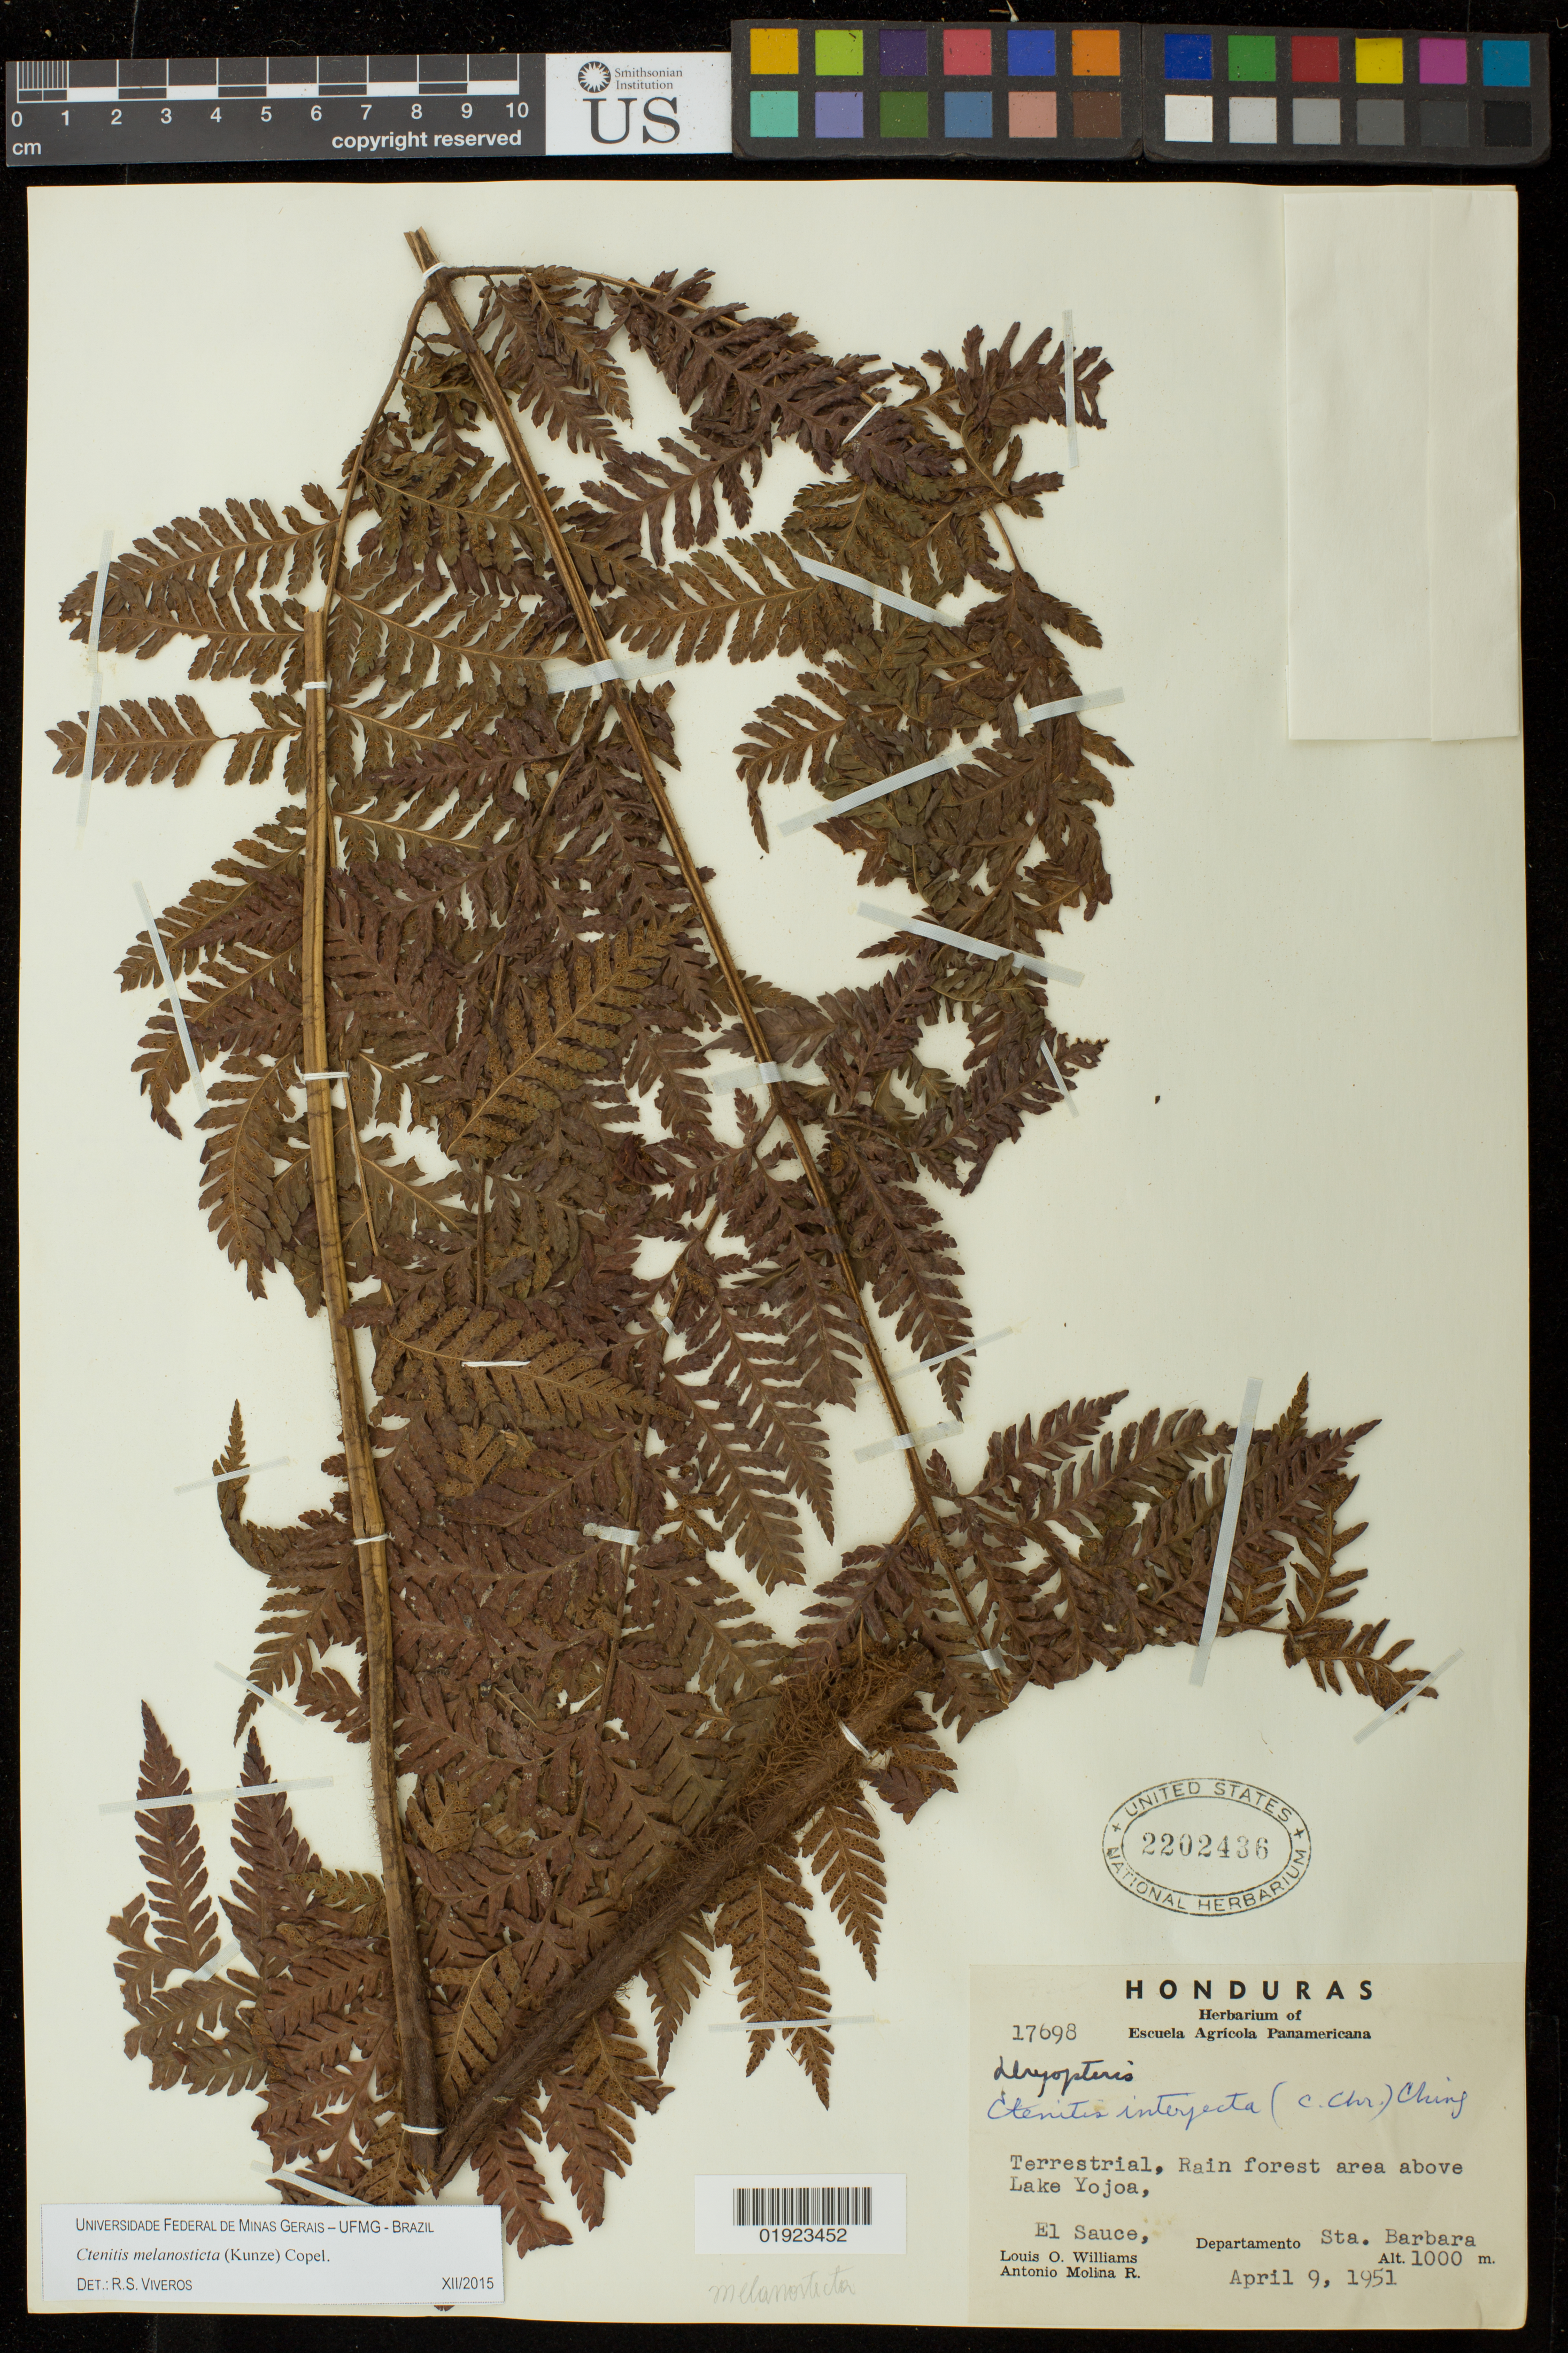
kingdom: Plantae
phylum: Tracheophyta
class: Polypodiopsida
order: Polypodiales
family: Dryopteridaceae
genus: Ctenitis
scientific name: Ctenitis melanosticta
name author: (Kunze) Copel.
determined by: Viveros, R. S.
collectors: L. O. Williams & A. Molina R.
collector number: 17698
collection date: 1951-04-09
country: Honduras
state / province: Santa Bárbara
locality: Above Lake Yojoa, El Sauce.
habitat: Rain forest area.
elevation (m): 1000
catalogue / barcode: US 2202436